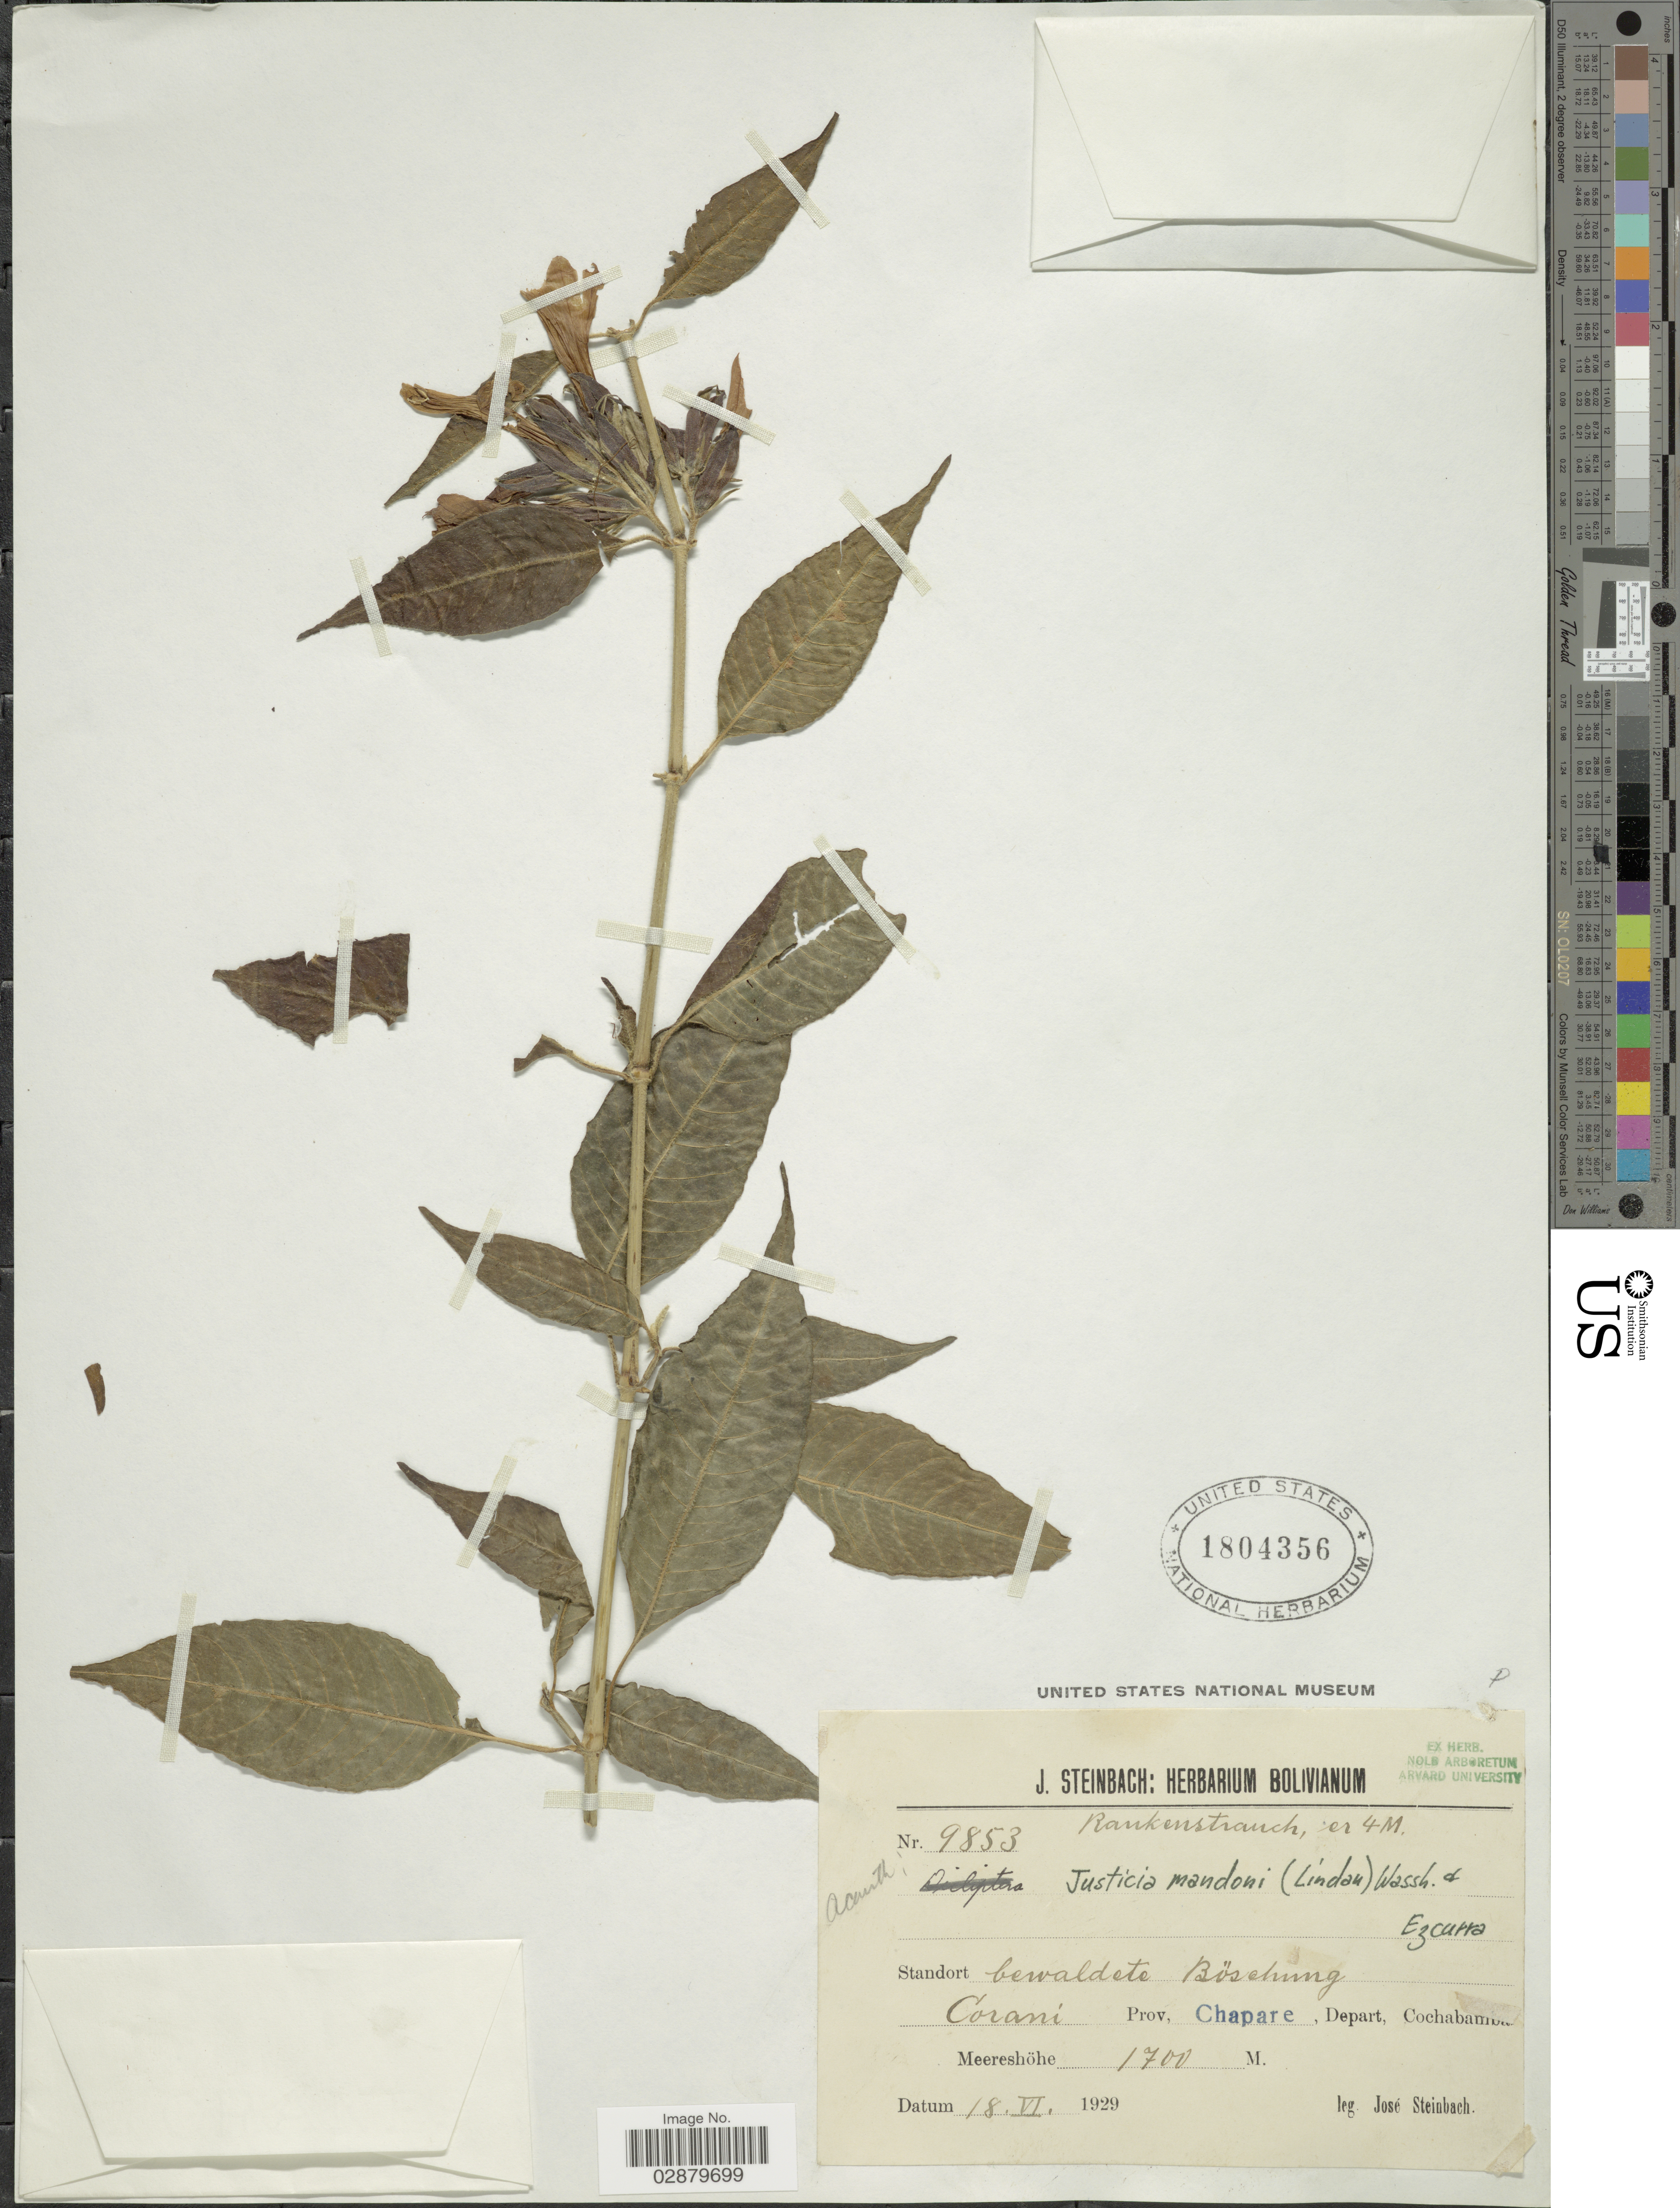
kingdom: Plantae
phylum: Tracheophyta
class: Magnoliopsida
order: Lamiales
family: Acanthaceae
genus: Justicia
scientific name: Justicia mandonii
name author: (Lindau) Wassh. & C. Ezcurra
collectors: J. Steinbach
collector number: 9853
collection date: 1929-06-18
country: Bolivia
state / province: Cochabamba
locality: Corani. Prov. Chapare.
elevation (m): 1700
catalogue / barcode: US 1804356